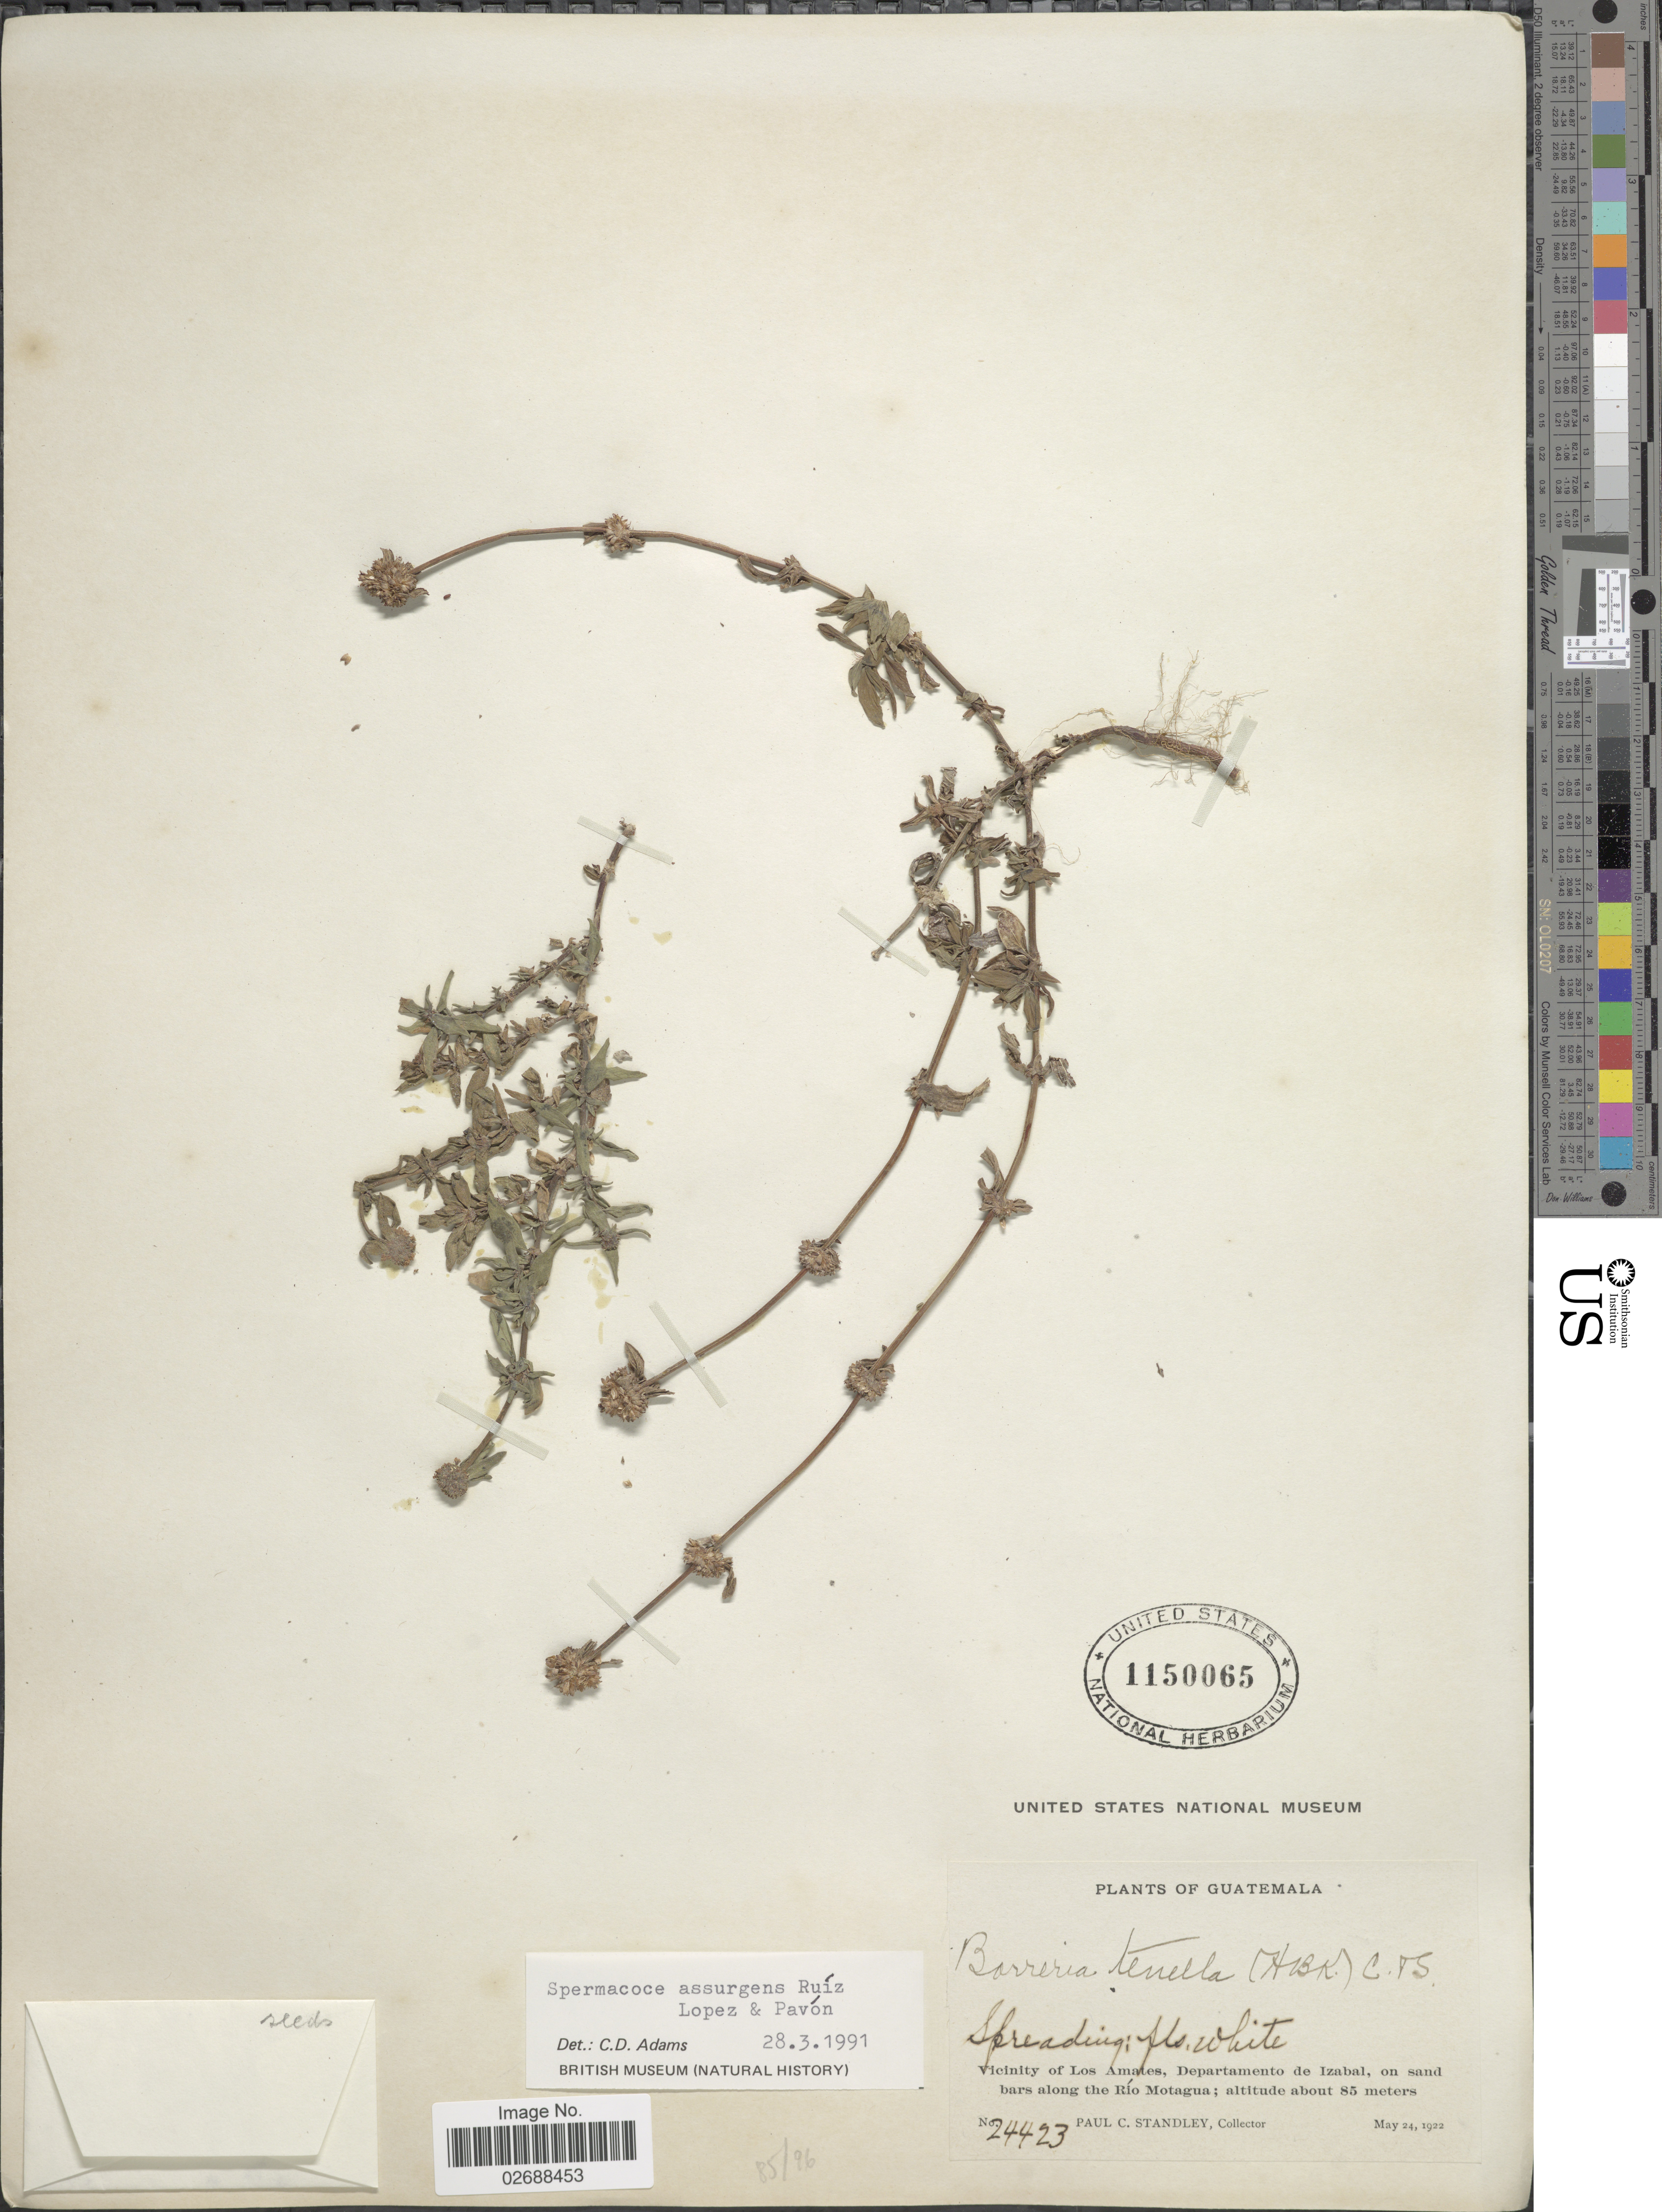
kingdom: Plantae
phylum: Tracheophyta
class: Magnoliopsida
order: Gentianales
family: Rubiaceae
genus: Spermacoce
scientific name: Spermacoce assurgens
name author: Ruiz & Pav.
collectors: P. C. Standley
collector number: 24423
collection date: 1922-05-24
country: Guatemala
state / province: Izabal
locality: Vicinity of Los Amates, along the Río Motagua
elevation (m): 85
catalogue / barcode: US 1150065